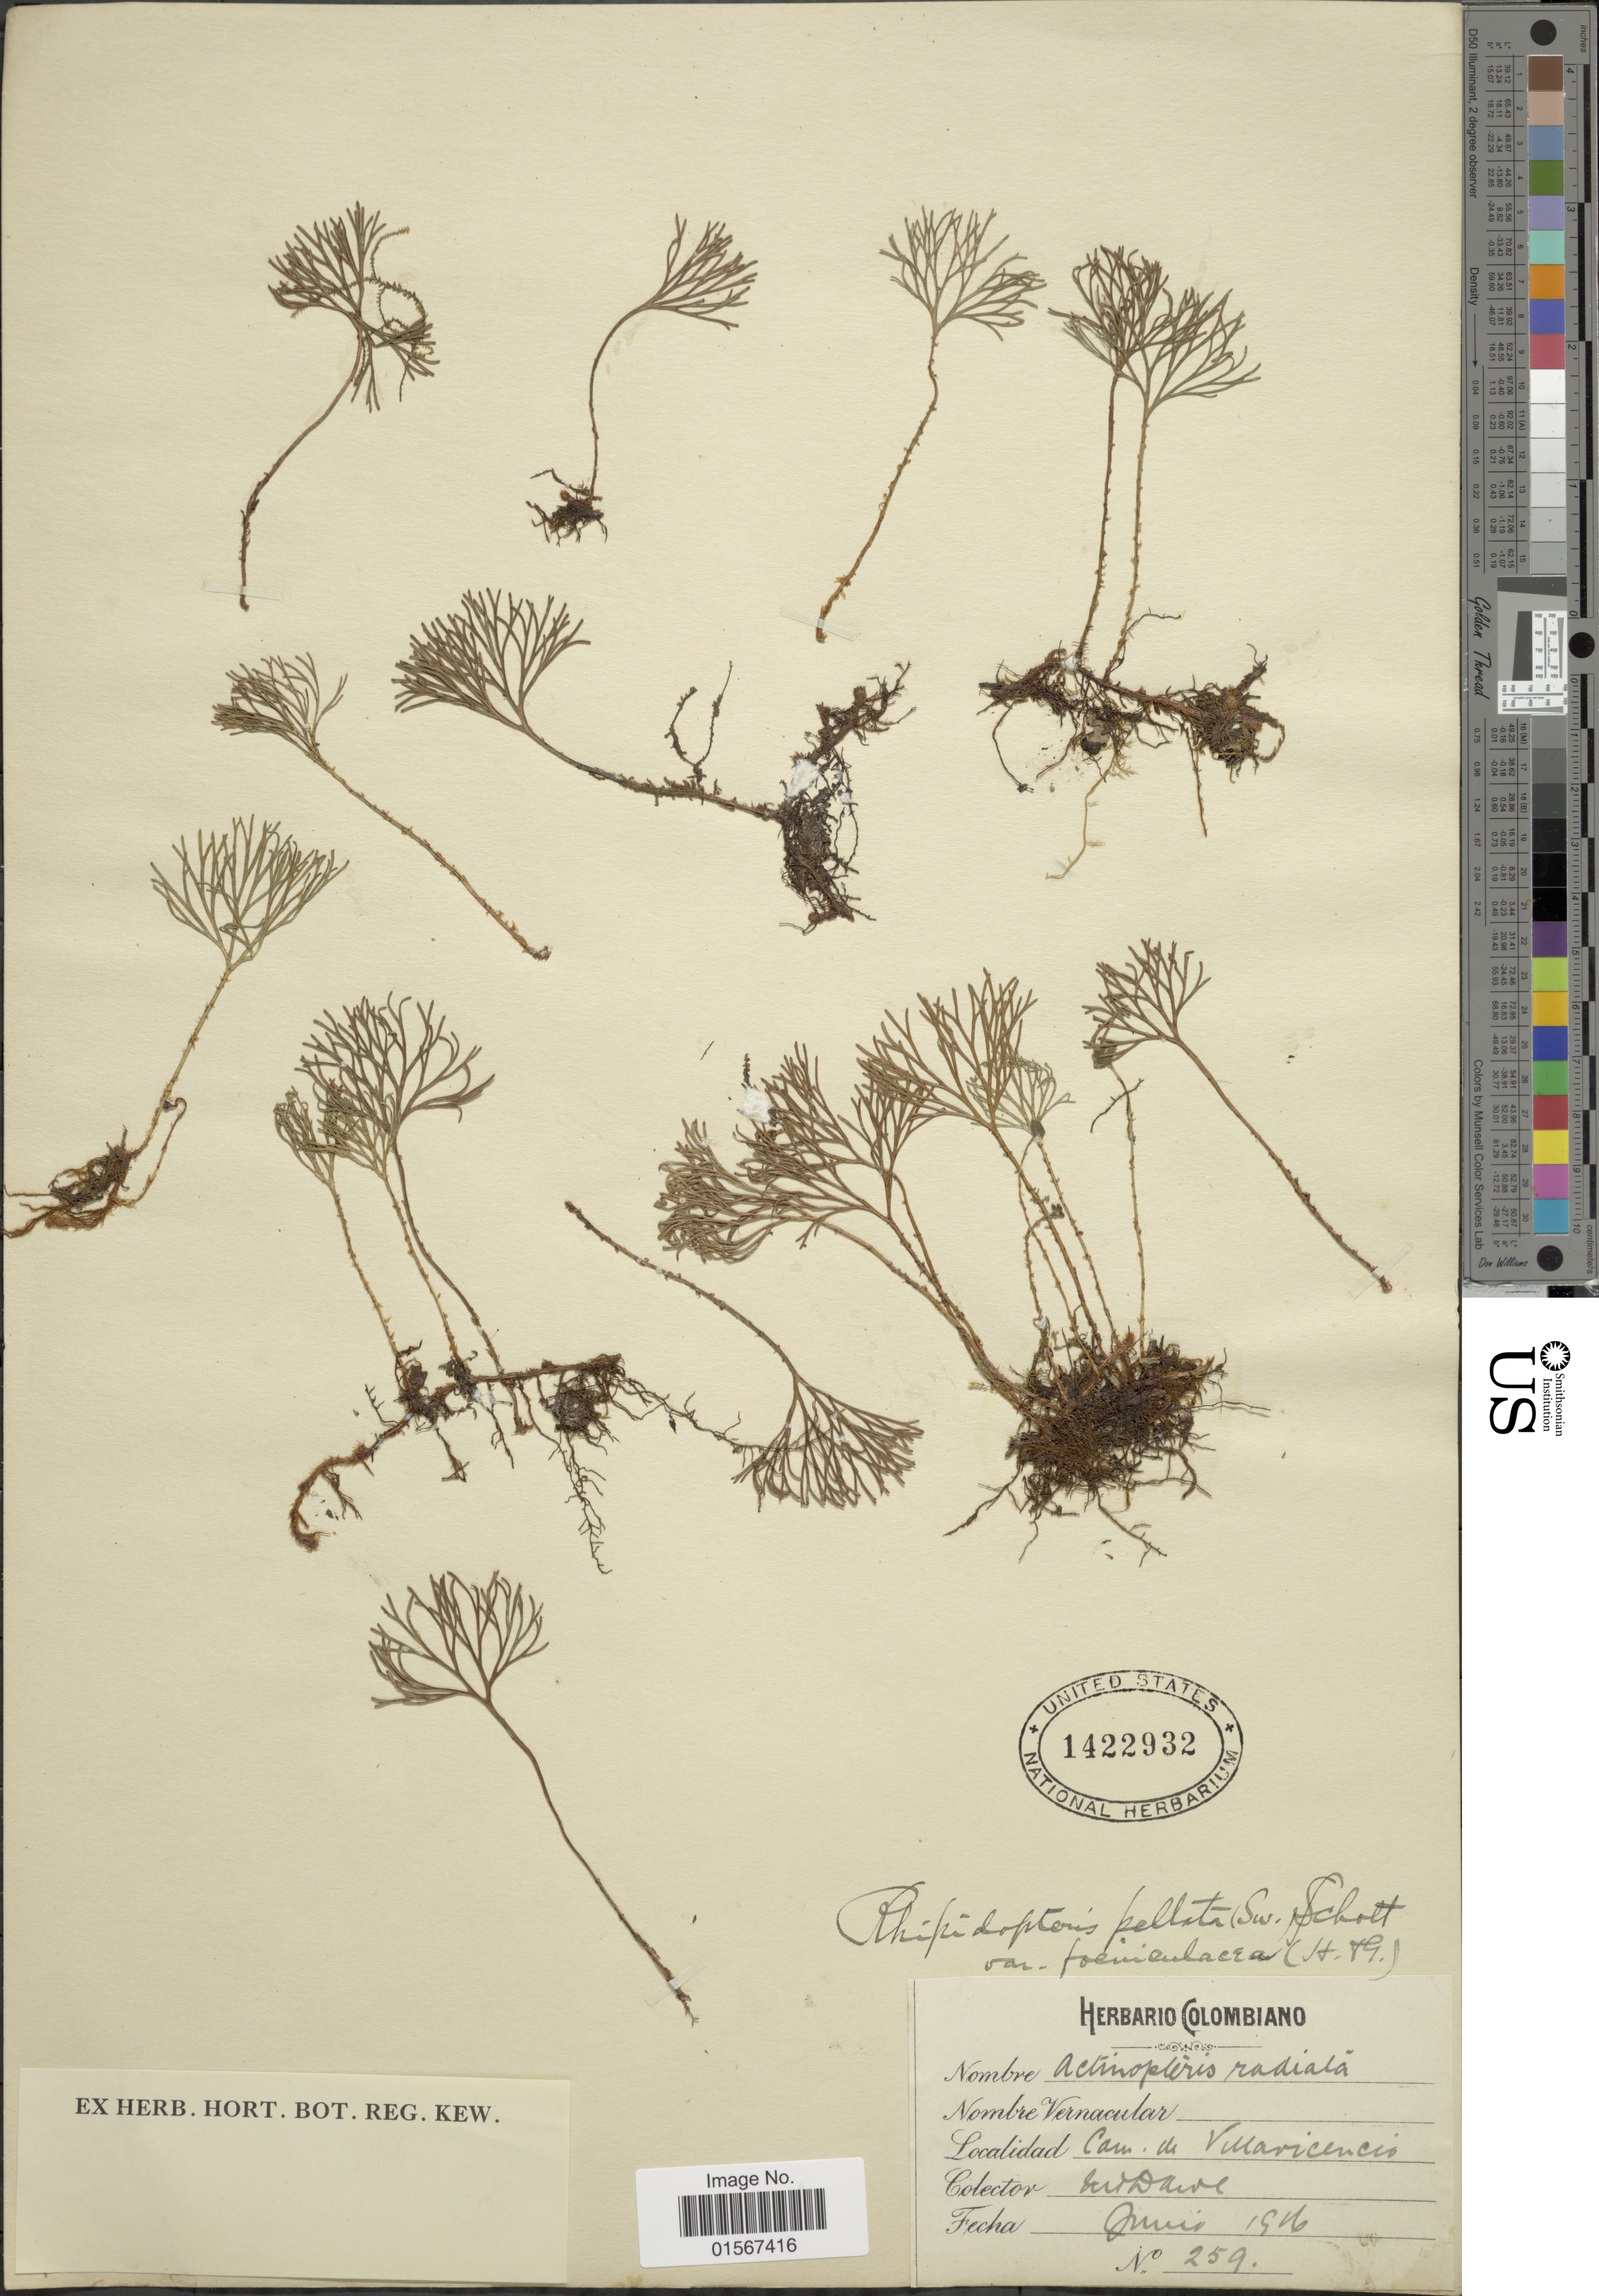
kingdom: Plantae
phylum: Tracheophyta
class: Polypodiopsida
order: Polypodiales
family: Dryopteridaceae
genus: Elaphoglossum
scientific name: Elaphoglossum peltatum f. peltatum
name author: (Sw.) Urb.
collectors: M. T. Dawe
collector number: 259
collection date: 1916-06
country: Colombia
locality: Colombia, Cam. de Villavicencio.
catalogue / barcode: US 1422932